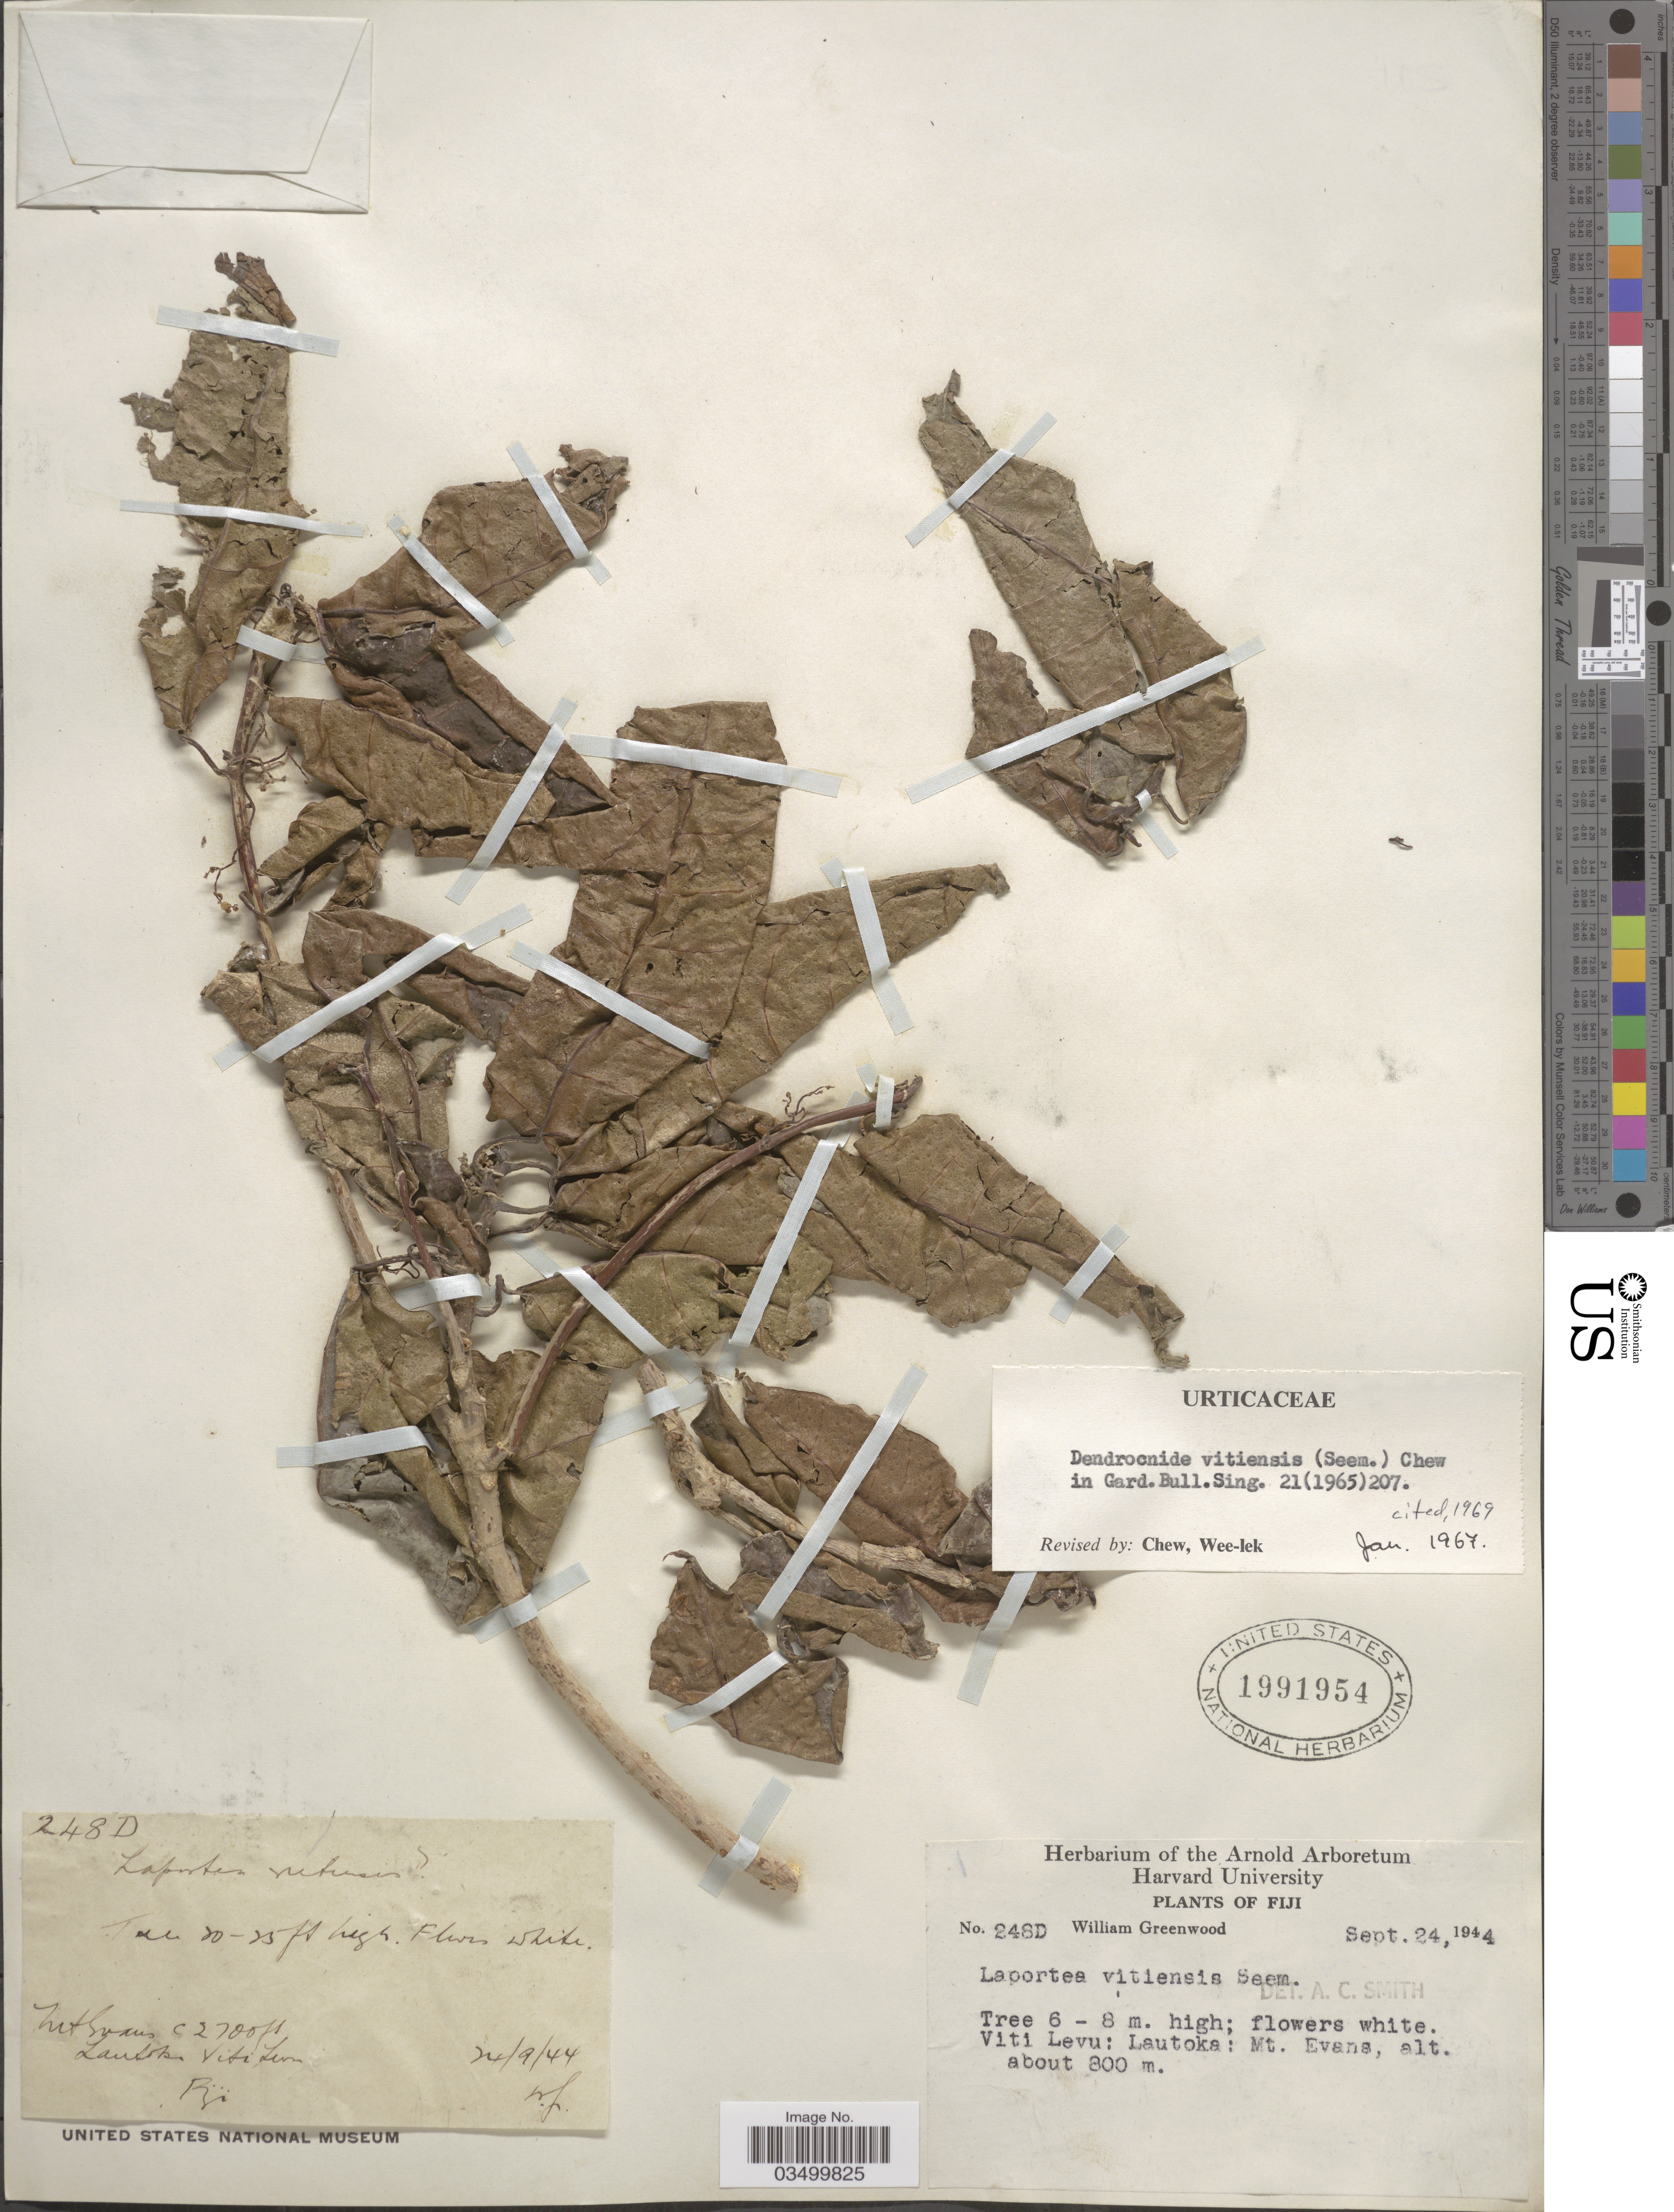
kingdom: Plantae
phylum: Tracheophyta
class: Magnoliopsida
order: Rosales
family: Urticaceae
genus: Dendrocnide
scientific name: Dendrocnide vitiensis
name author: (Seem.) Chew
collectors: W. Greenwood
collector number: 248D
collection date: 1944-09-24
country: Fiji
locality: Lautoka Viti Levu: Lautoka: Mt. Evans.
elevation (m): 800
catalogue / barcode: US 1991954